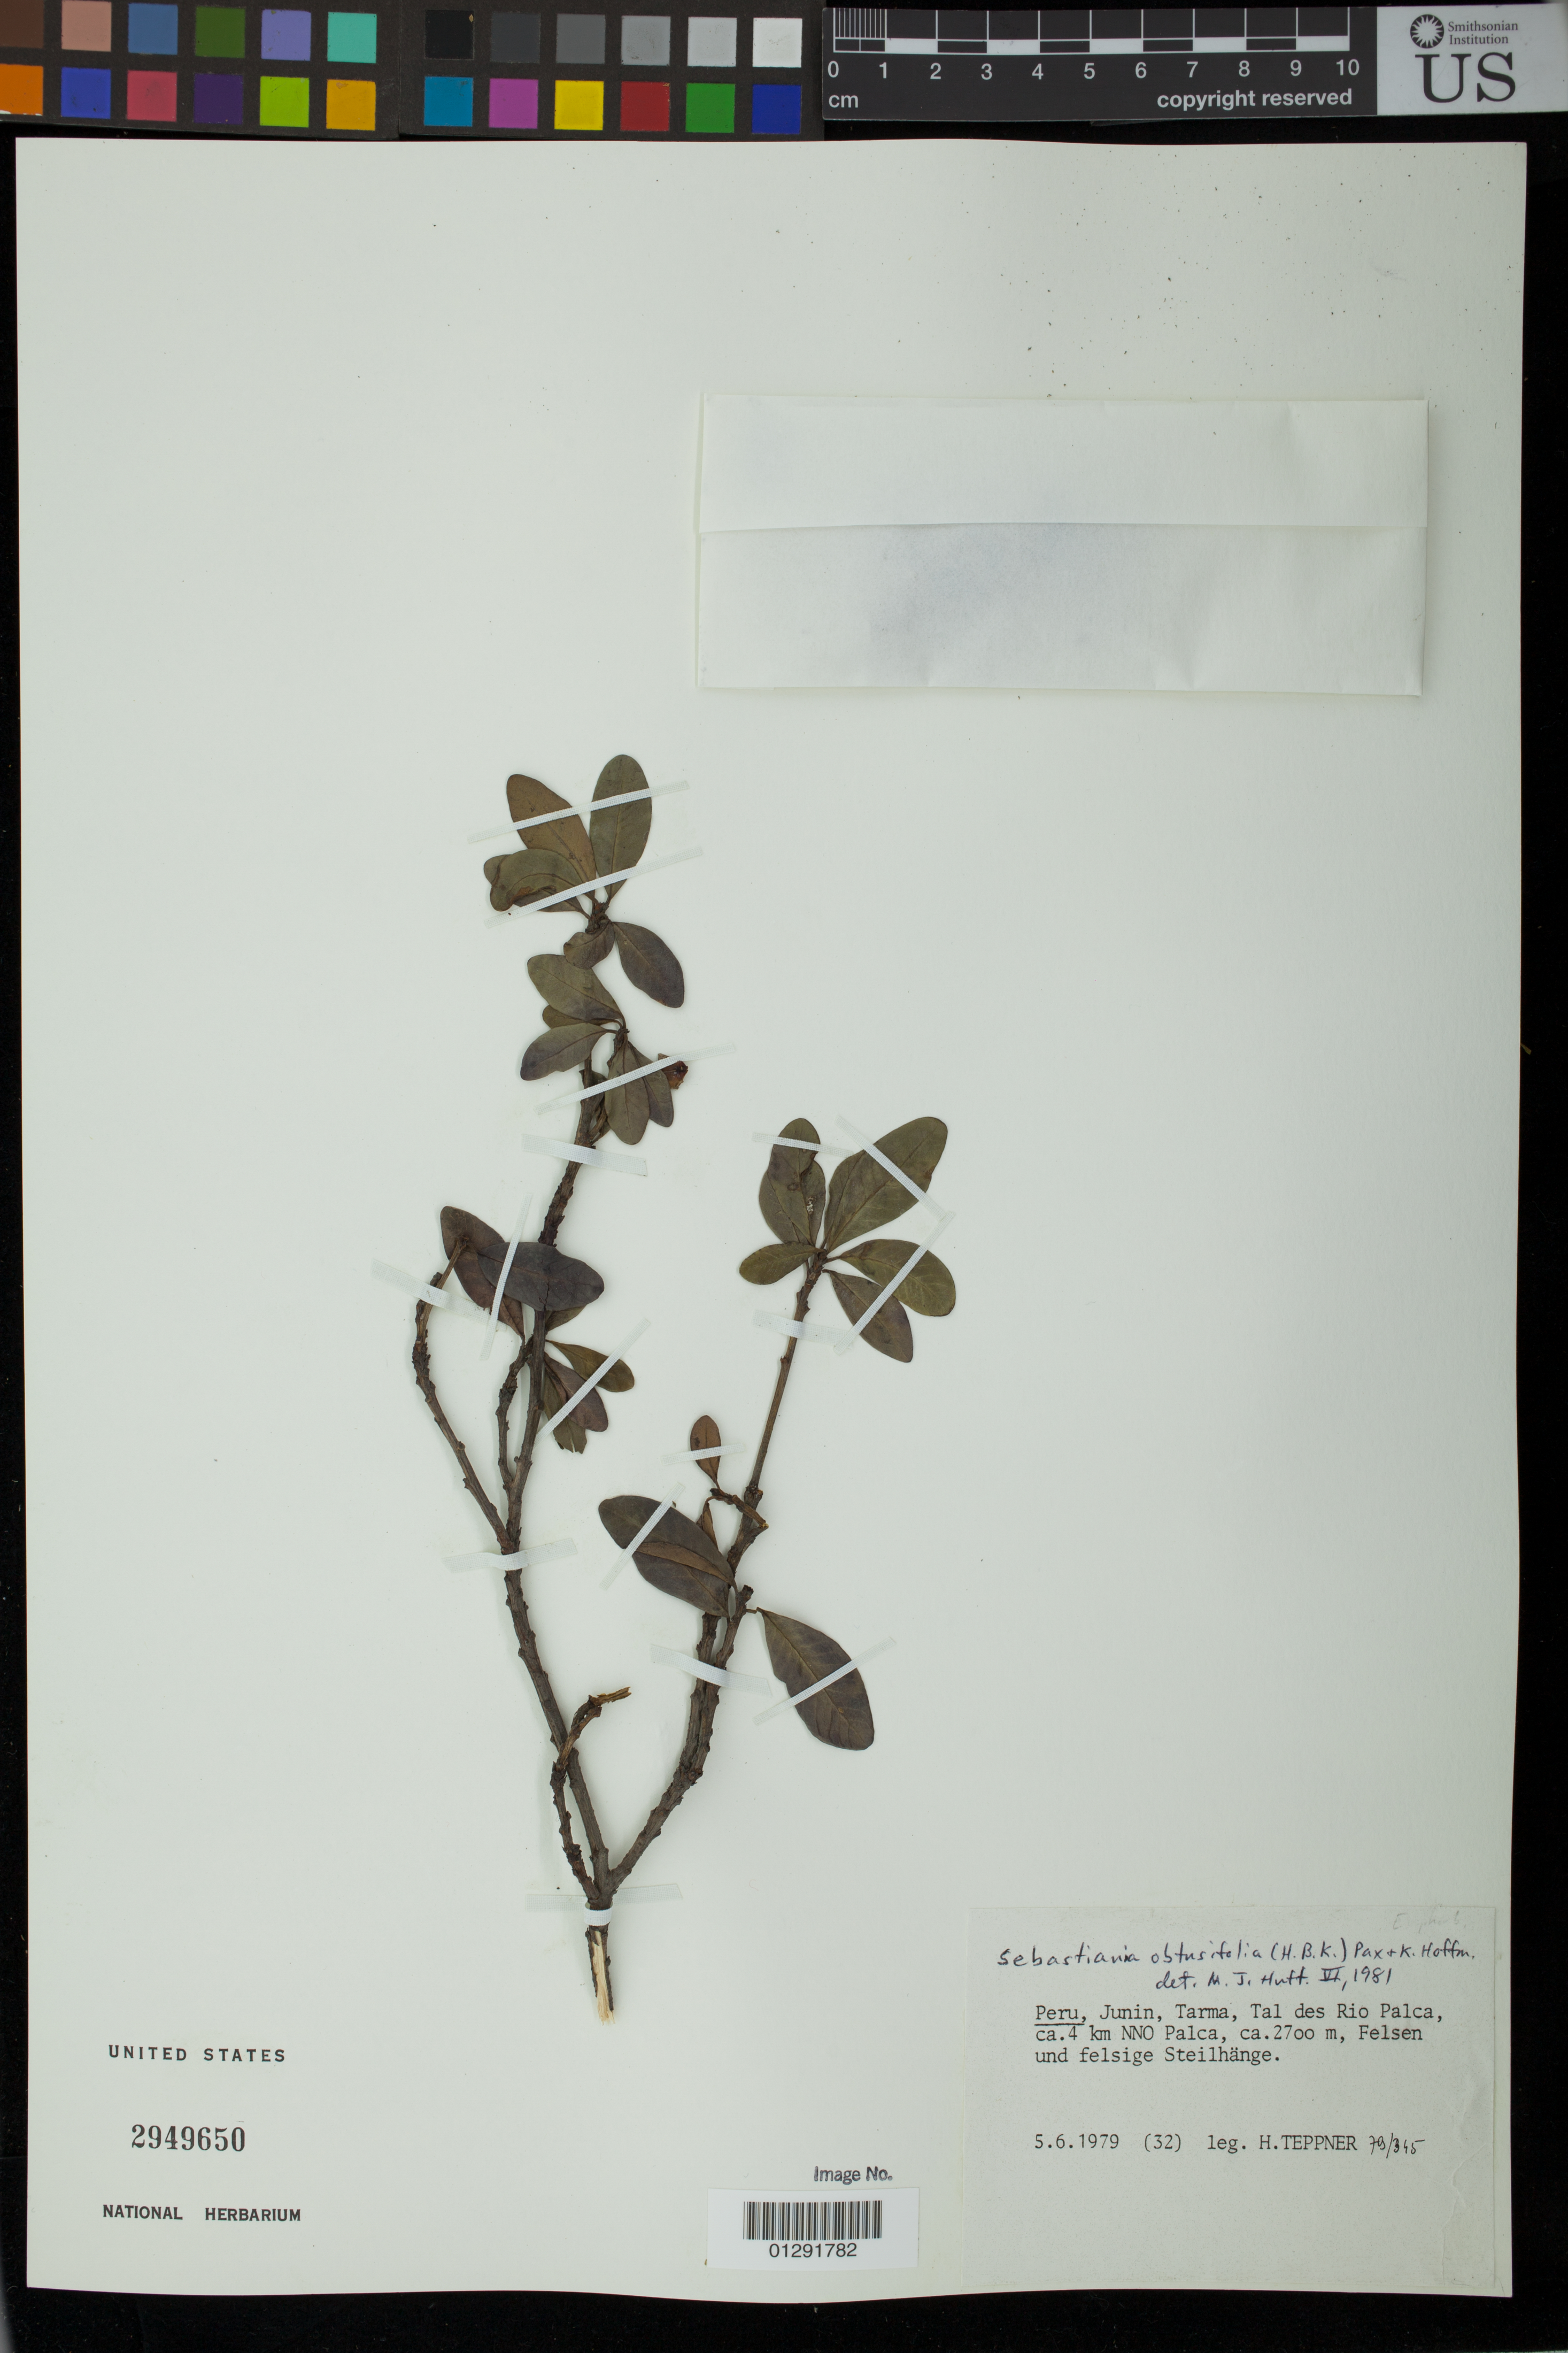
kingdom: Plantae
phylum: Tracheophyta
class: Magnoliopsida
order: Malpighiales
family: Euphorbiaceae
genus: Sebastiania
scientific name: Sebastiania obtusifolia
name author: Pax & K. Hoffm.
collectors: H. Teppner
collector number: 32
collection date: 1979-06-05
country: Peru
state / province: Junín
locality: tarma, Tal des Rio Palca, ca. 4 km NNO Palca.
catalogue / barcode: US 2949650